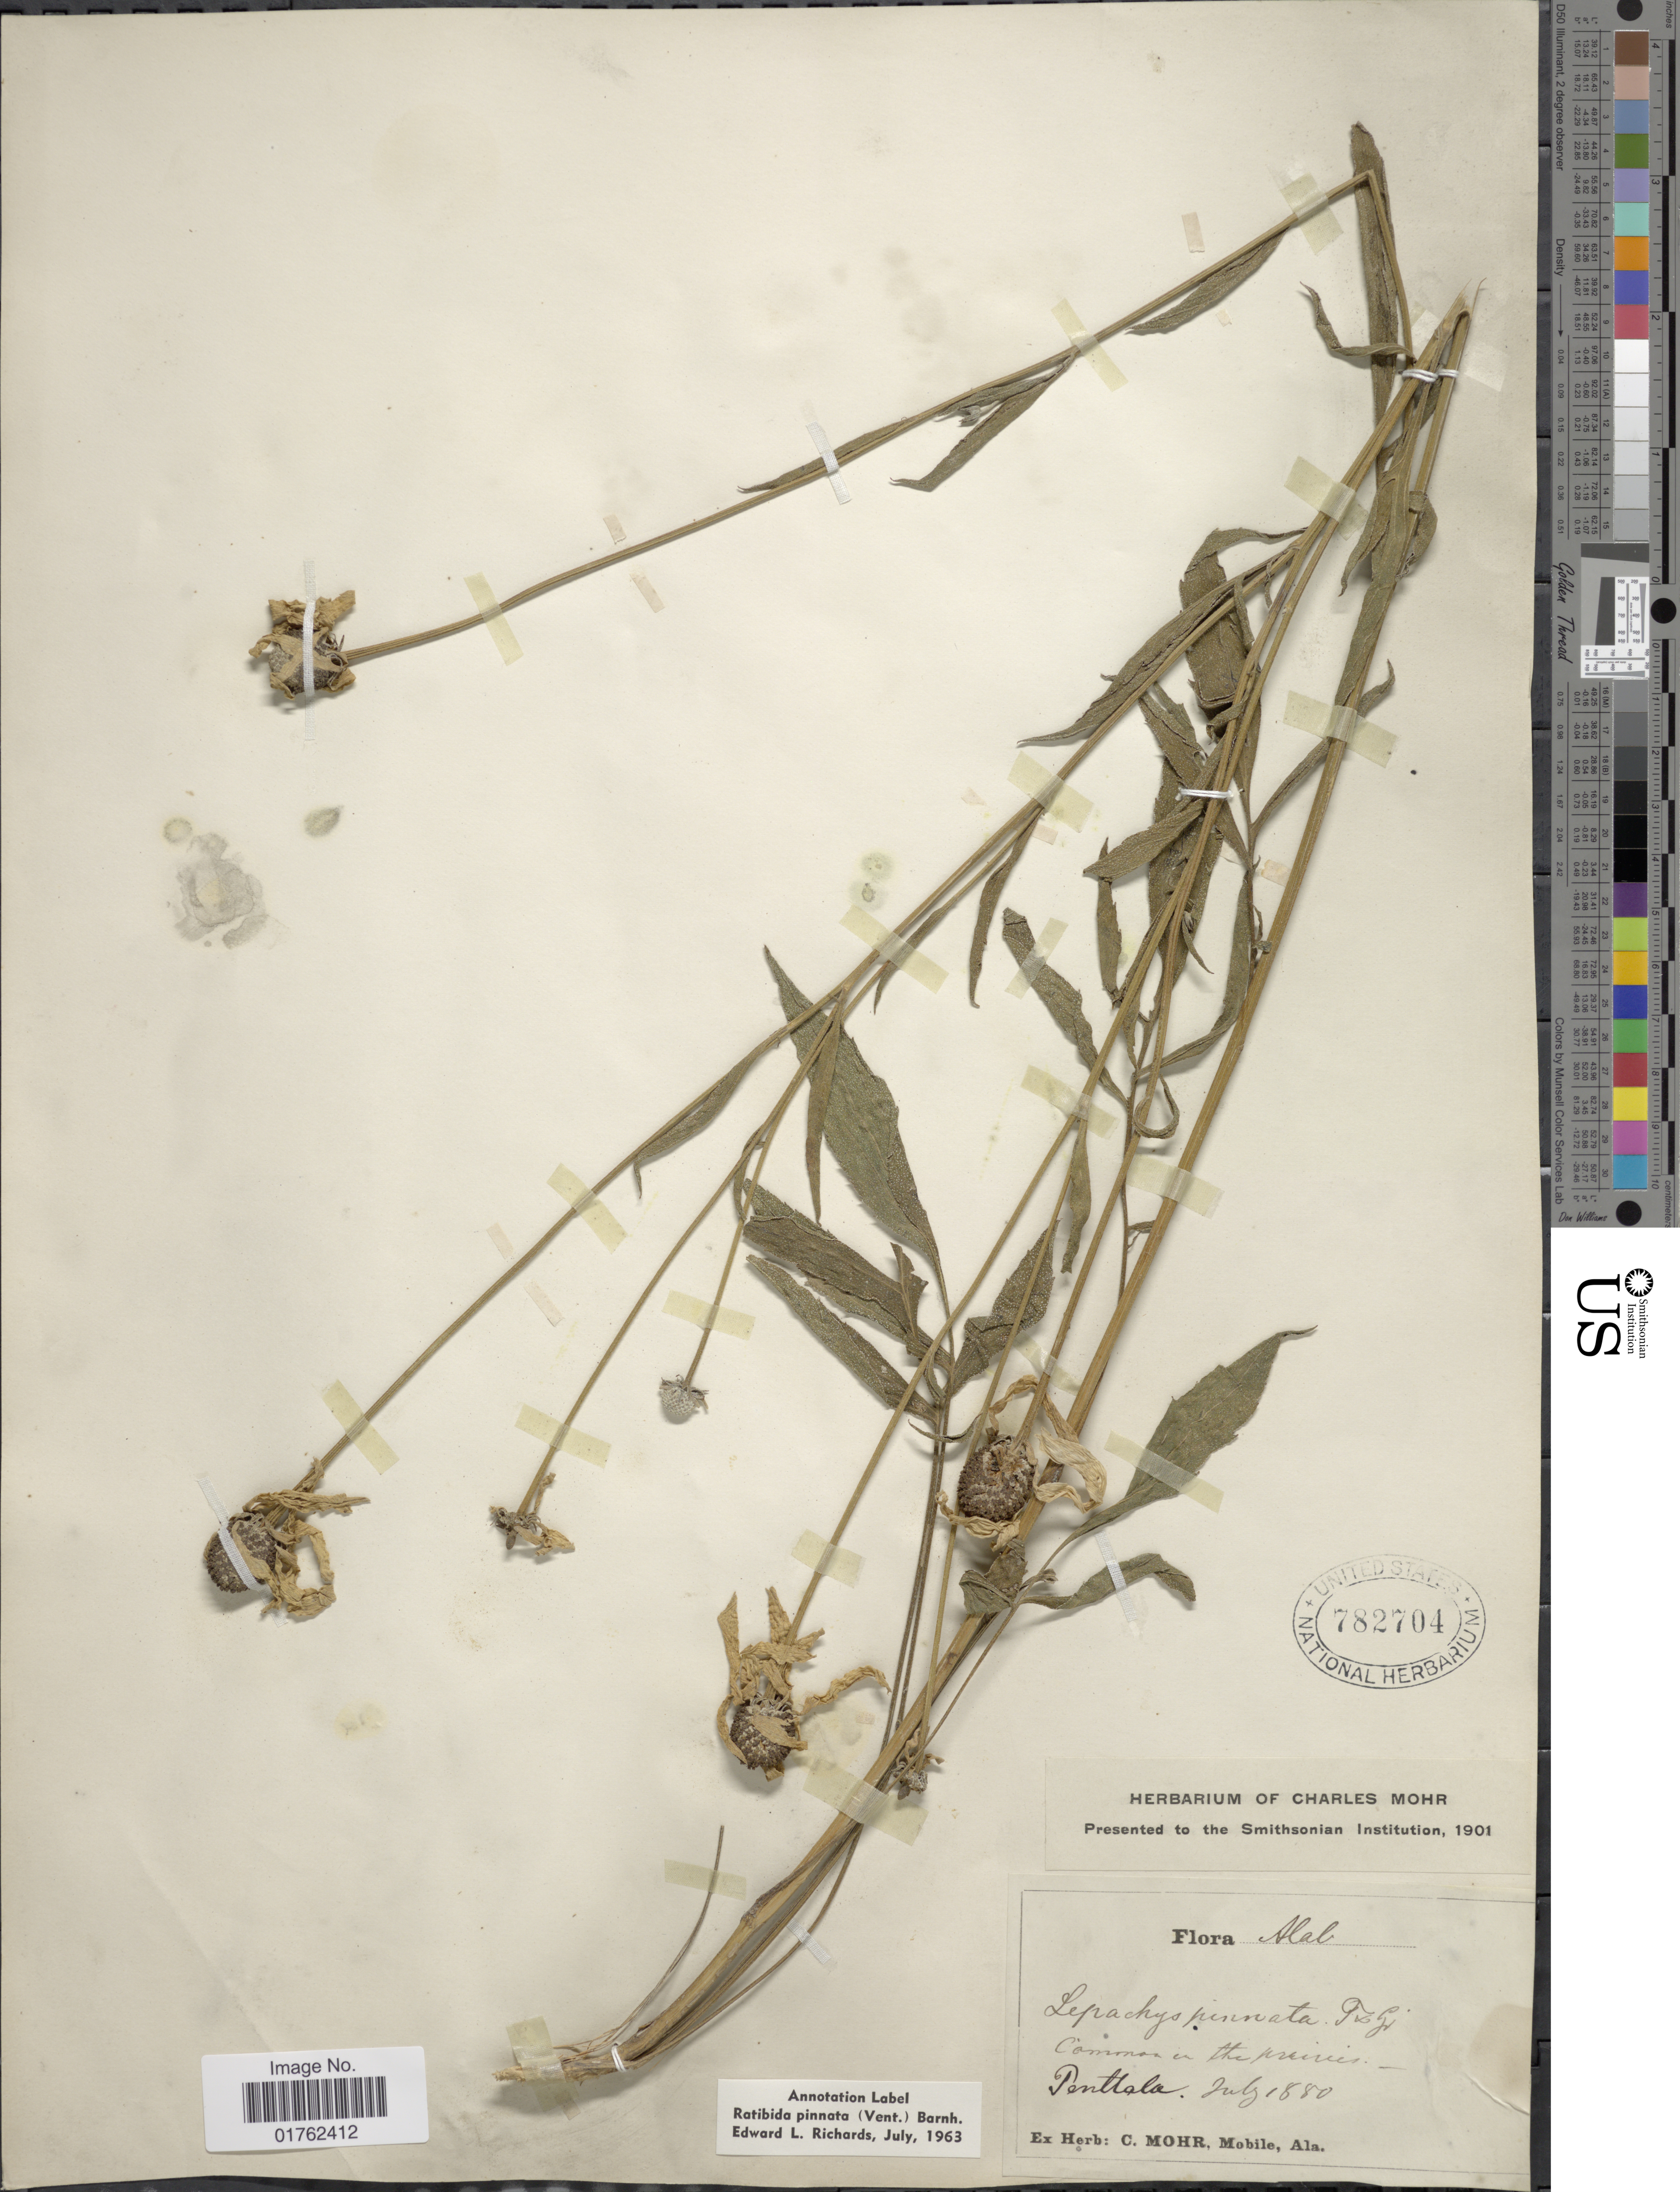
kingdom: Plantae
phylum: Tracheophyta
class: Magnoliopsida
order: Asterales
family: Asteraceae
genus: Ratibida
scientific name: Ratibida pinnata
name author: (Vent.) Barnhart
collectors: ex herb. C. Mohr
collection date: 1880-07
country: United States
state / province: Alabama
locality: Pentala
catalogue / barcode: US 782704